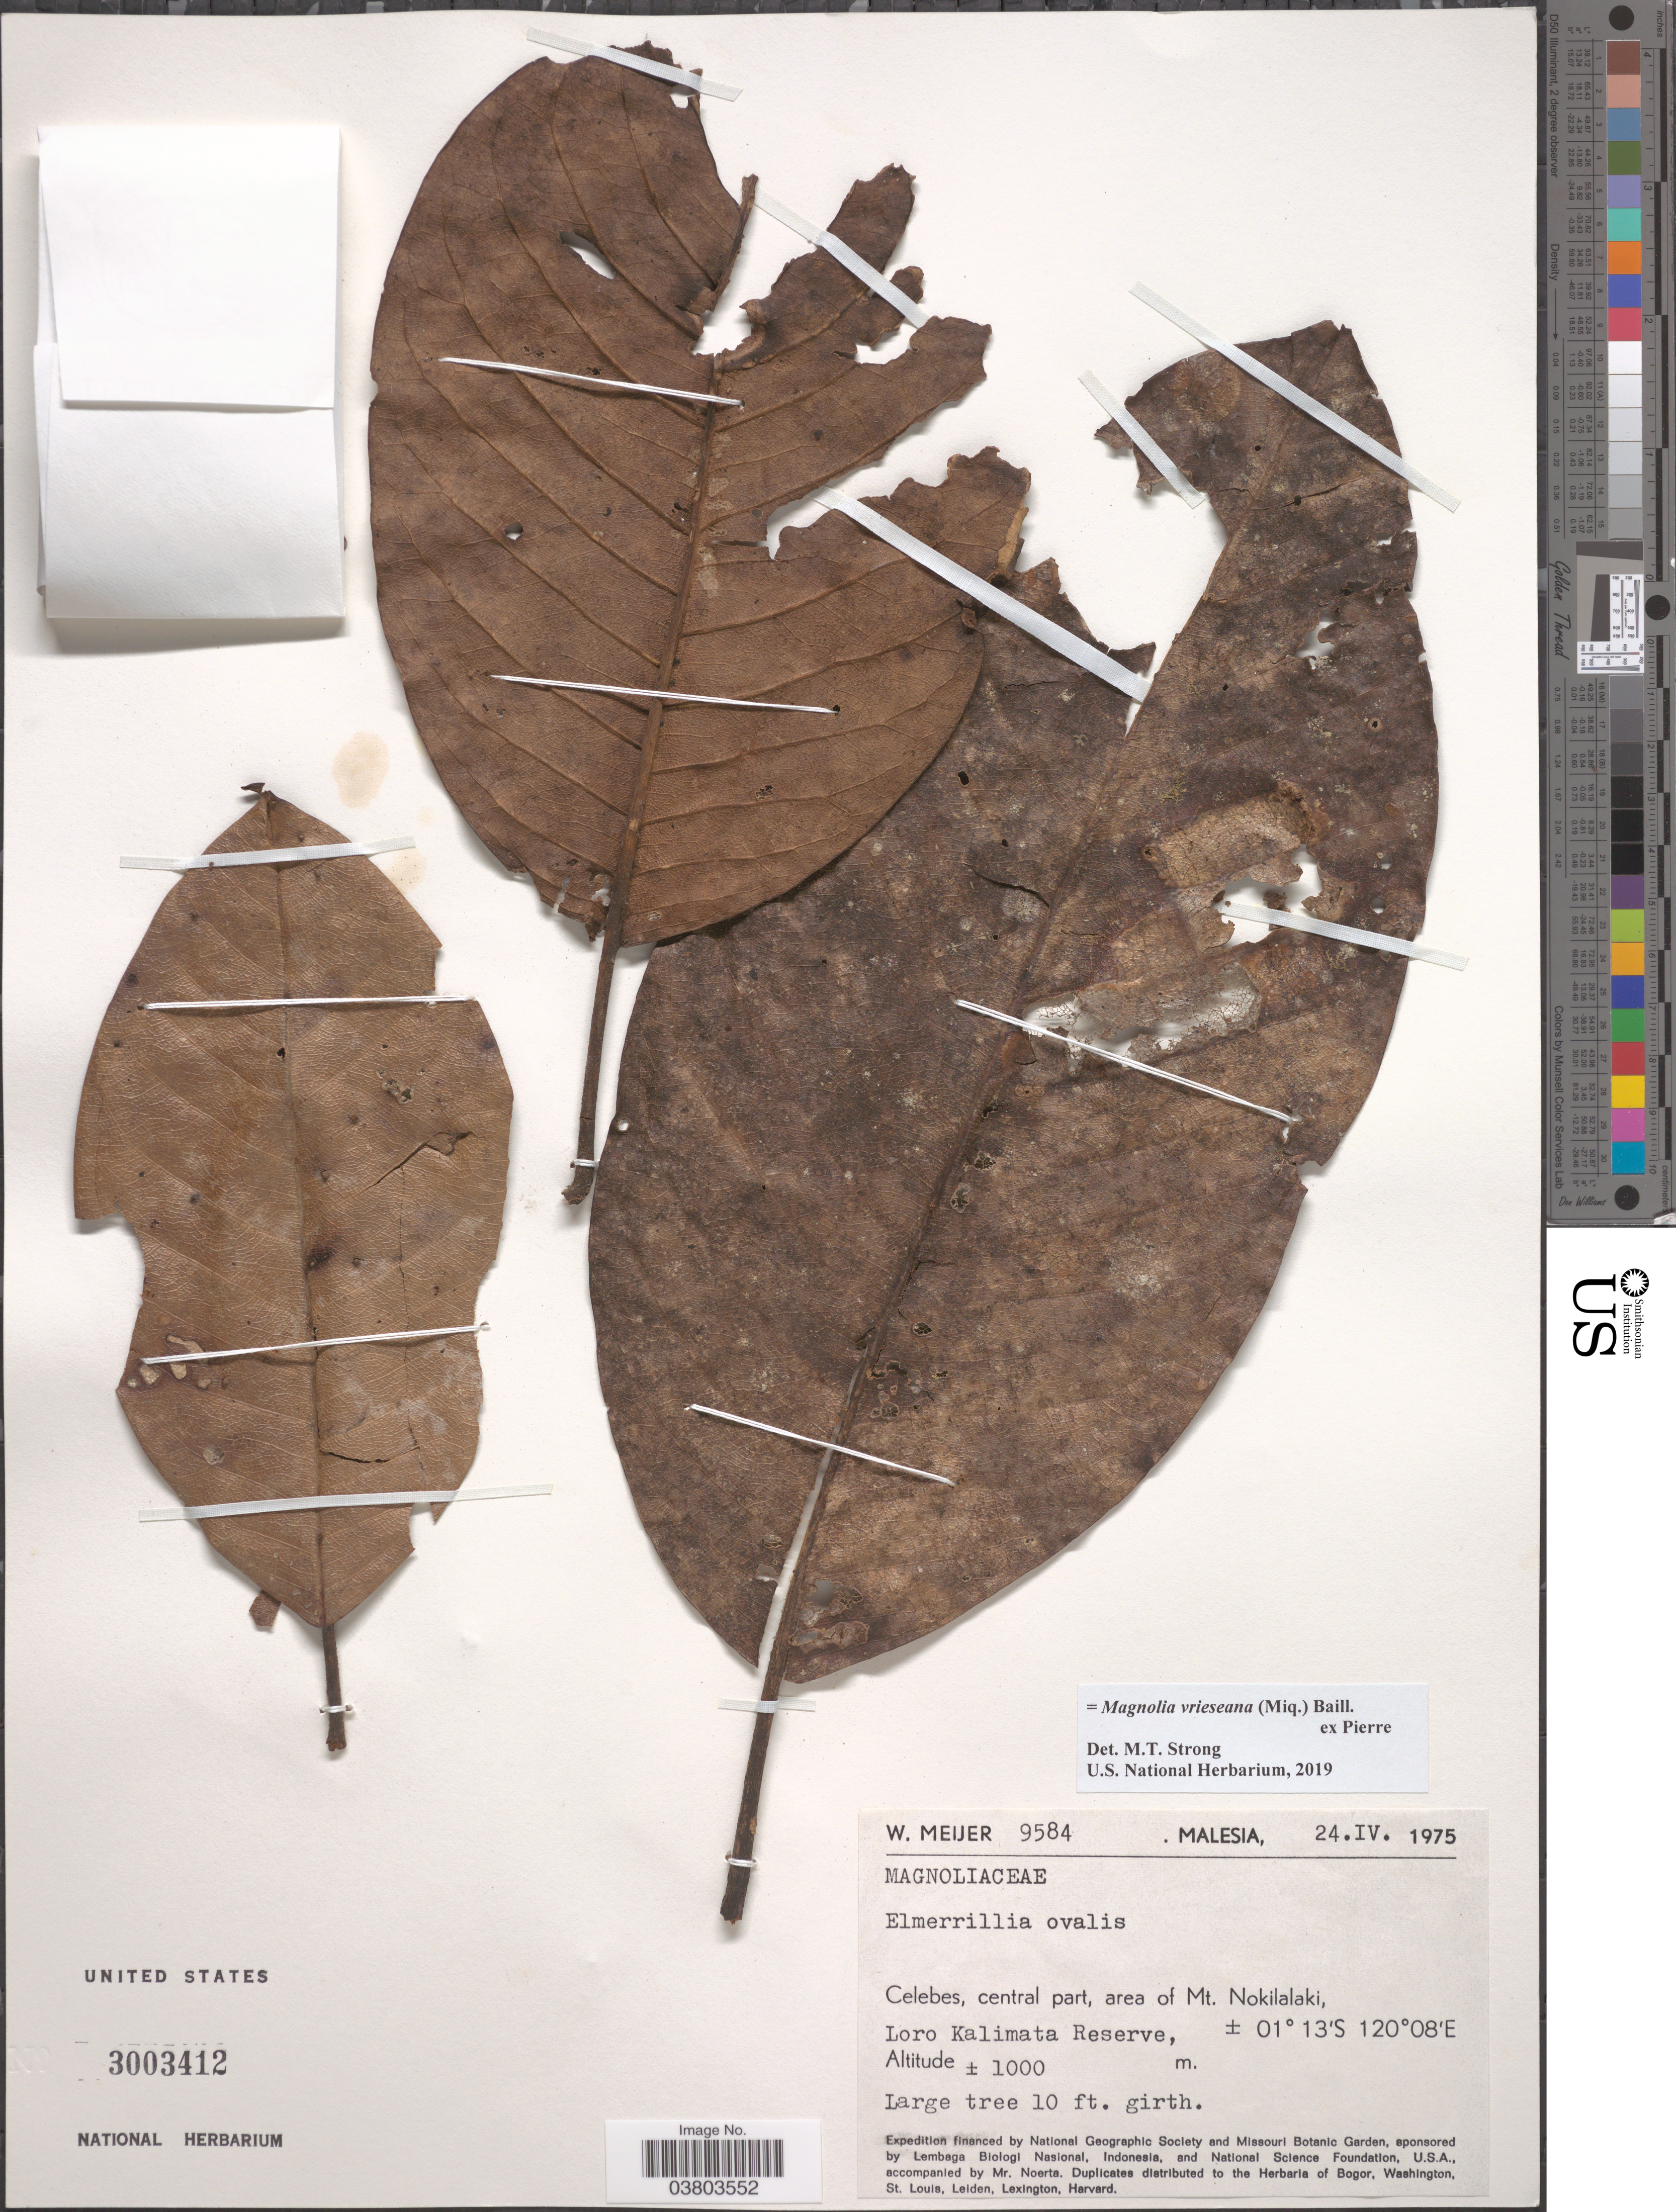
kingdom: Plantae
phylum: Tracheophyta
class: Magnoliopsida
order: Magnoliales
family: Magnoliaceae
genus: Magnolia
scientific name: Magnolia vrieseana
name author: (Miq.) Baill. ex Pierre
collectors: W. Meijer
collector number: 9584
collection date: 1975-04-24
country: Malaysia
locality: Malesia. Celebes, central part, area of Mt. Nokilalaki, Loro Kalimata Reserve.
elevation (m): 1000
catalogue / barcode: US 3003412